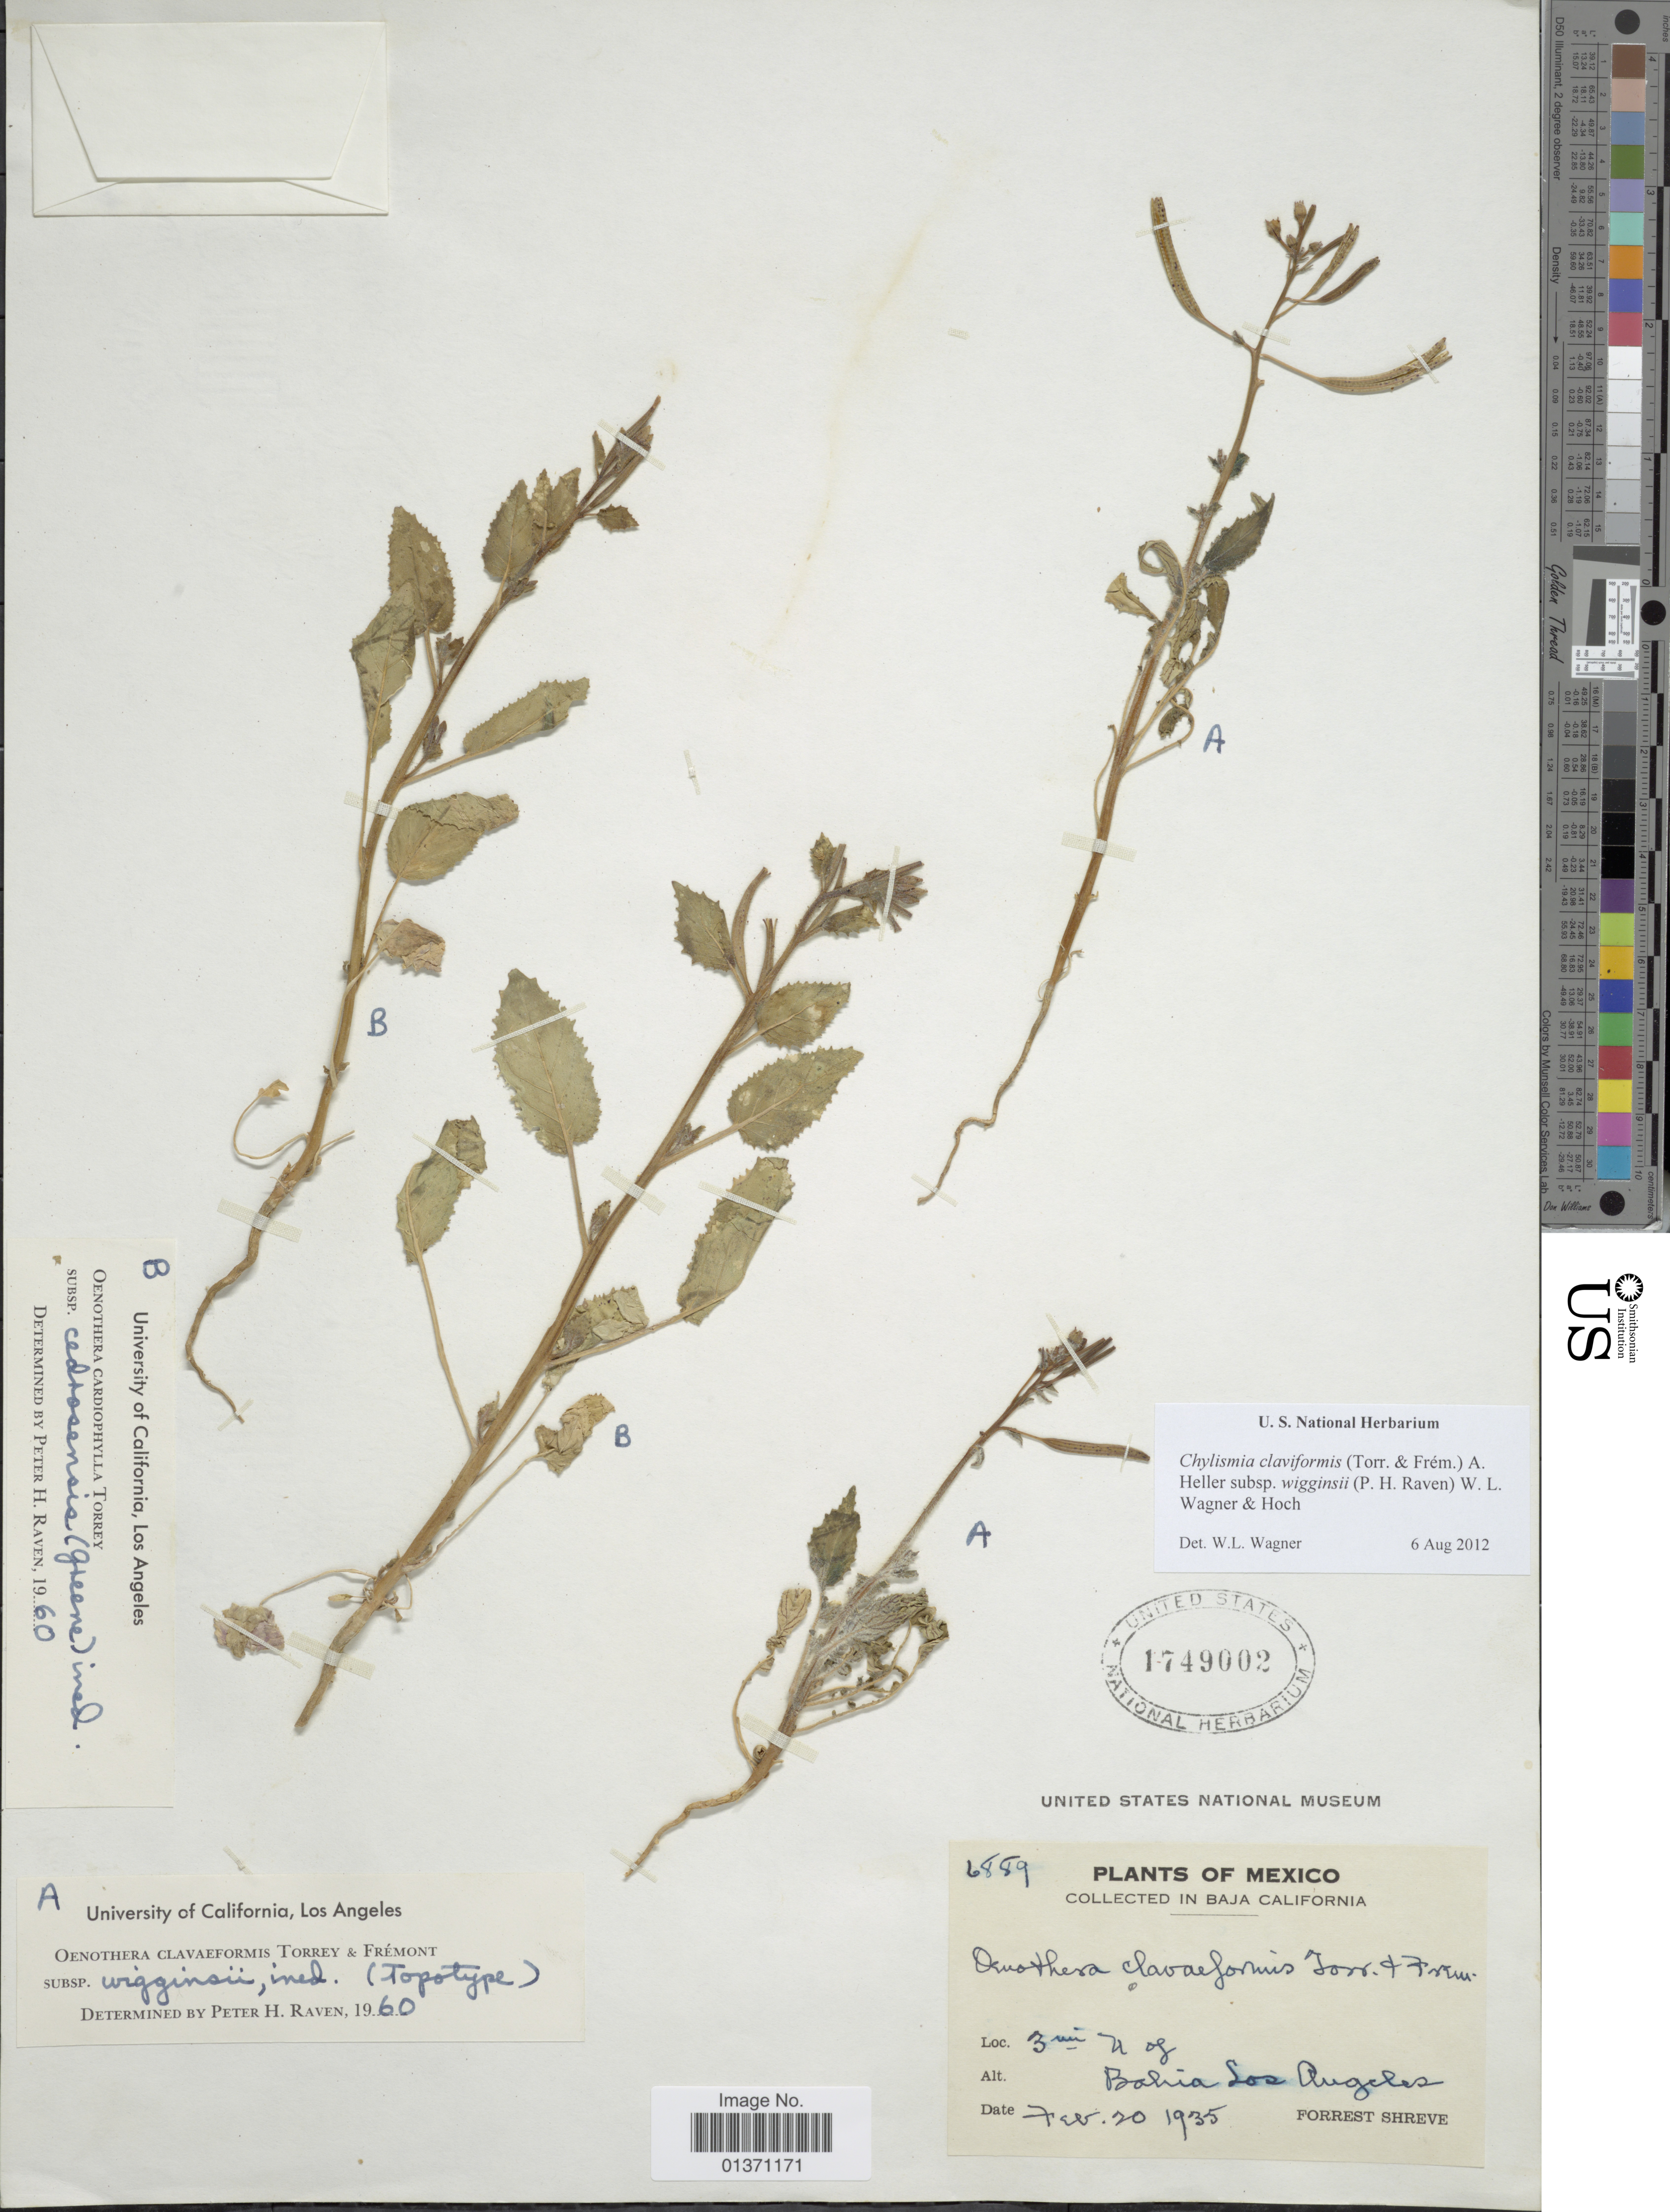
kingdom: Plantae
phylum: Tracheophyta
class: Magnoliopsida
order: Myrtales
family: Onagraceae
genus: Chylismia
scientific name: Chylismia claviformis subsp. wigginsii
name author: (P.H. Raven) W.L. Wagner & Hoch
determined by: Wagner, W. L., (BOT), Smithsonian Institution - National Museum of Natural History (UNITED STATES)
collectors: F. Shreve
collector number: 6889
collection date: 1935-02-20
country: Mexico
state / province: Baja California Norte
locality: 3 mi N of Bahia Los Angeles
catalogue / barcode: US 1749002